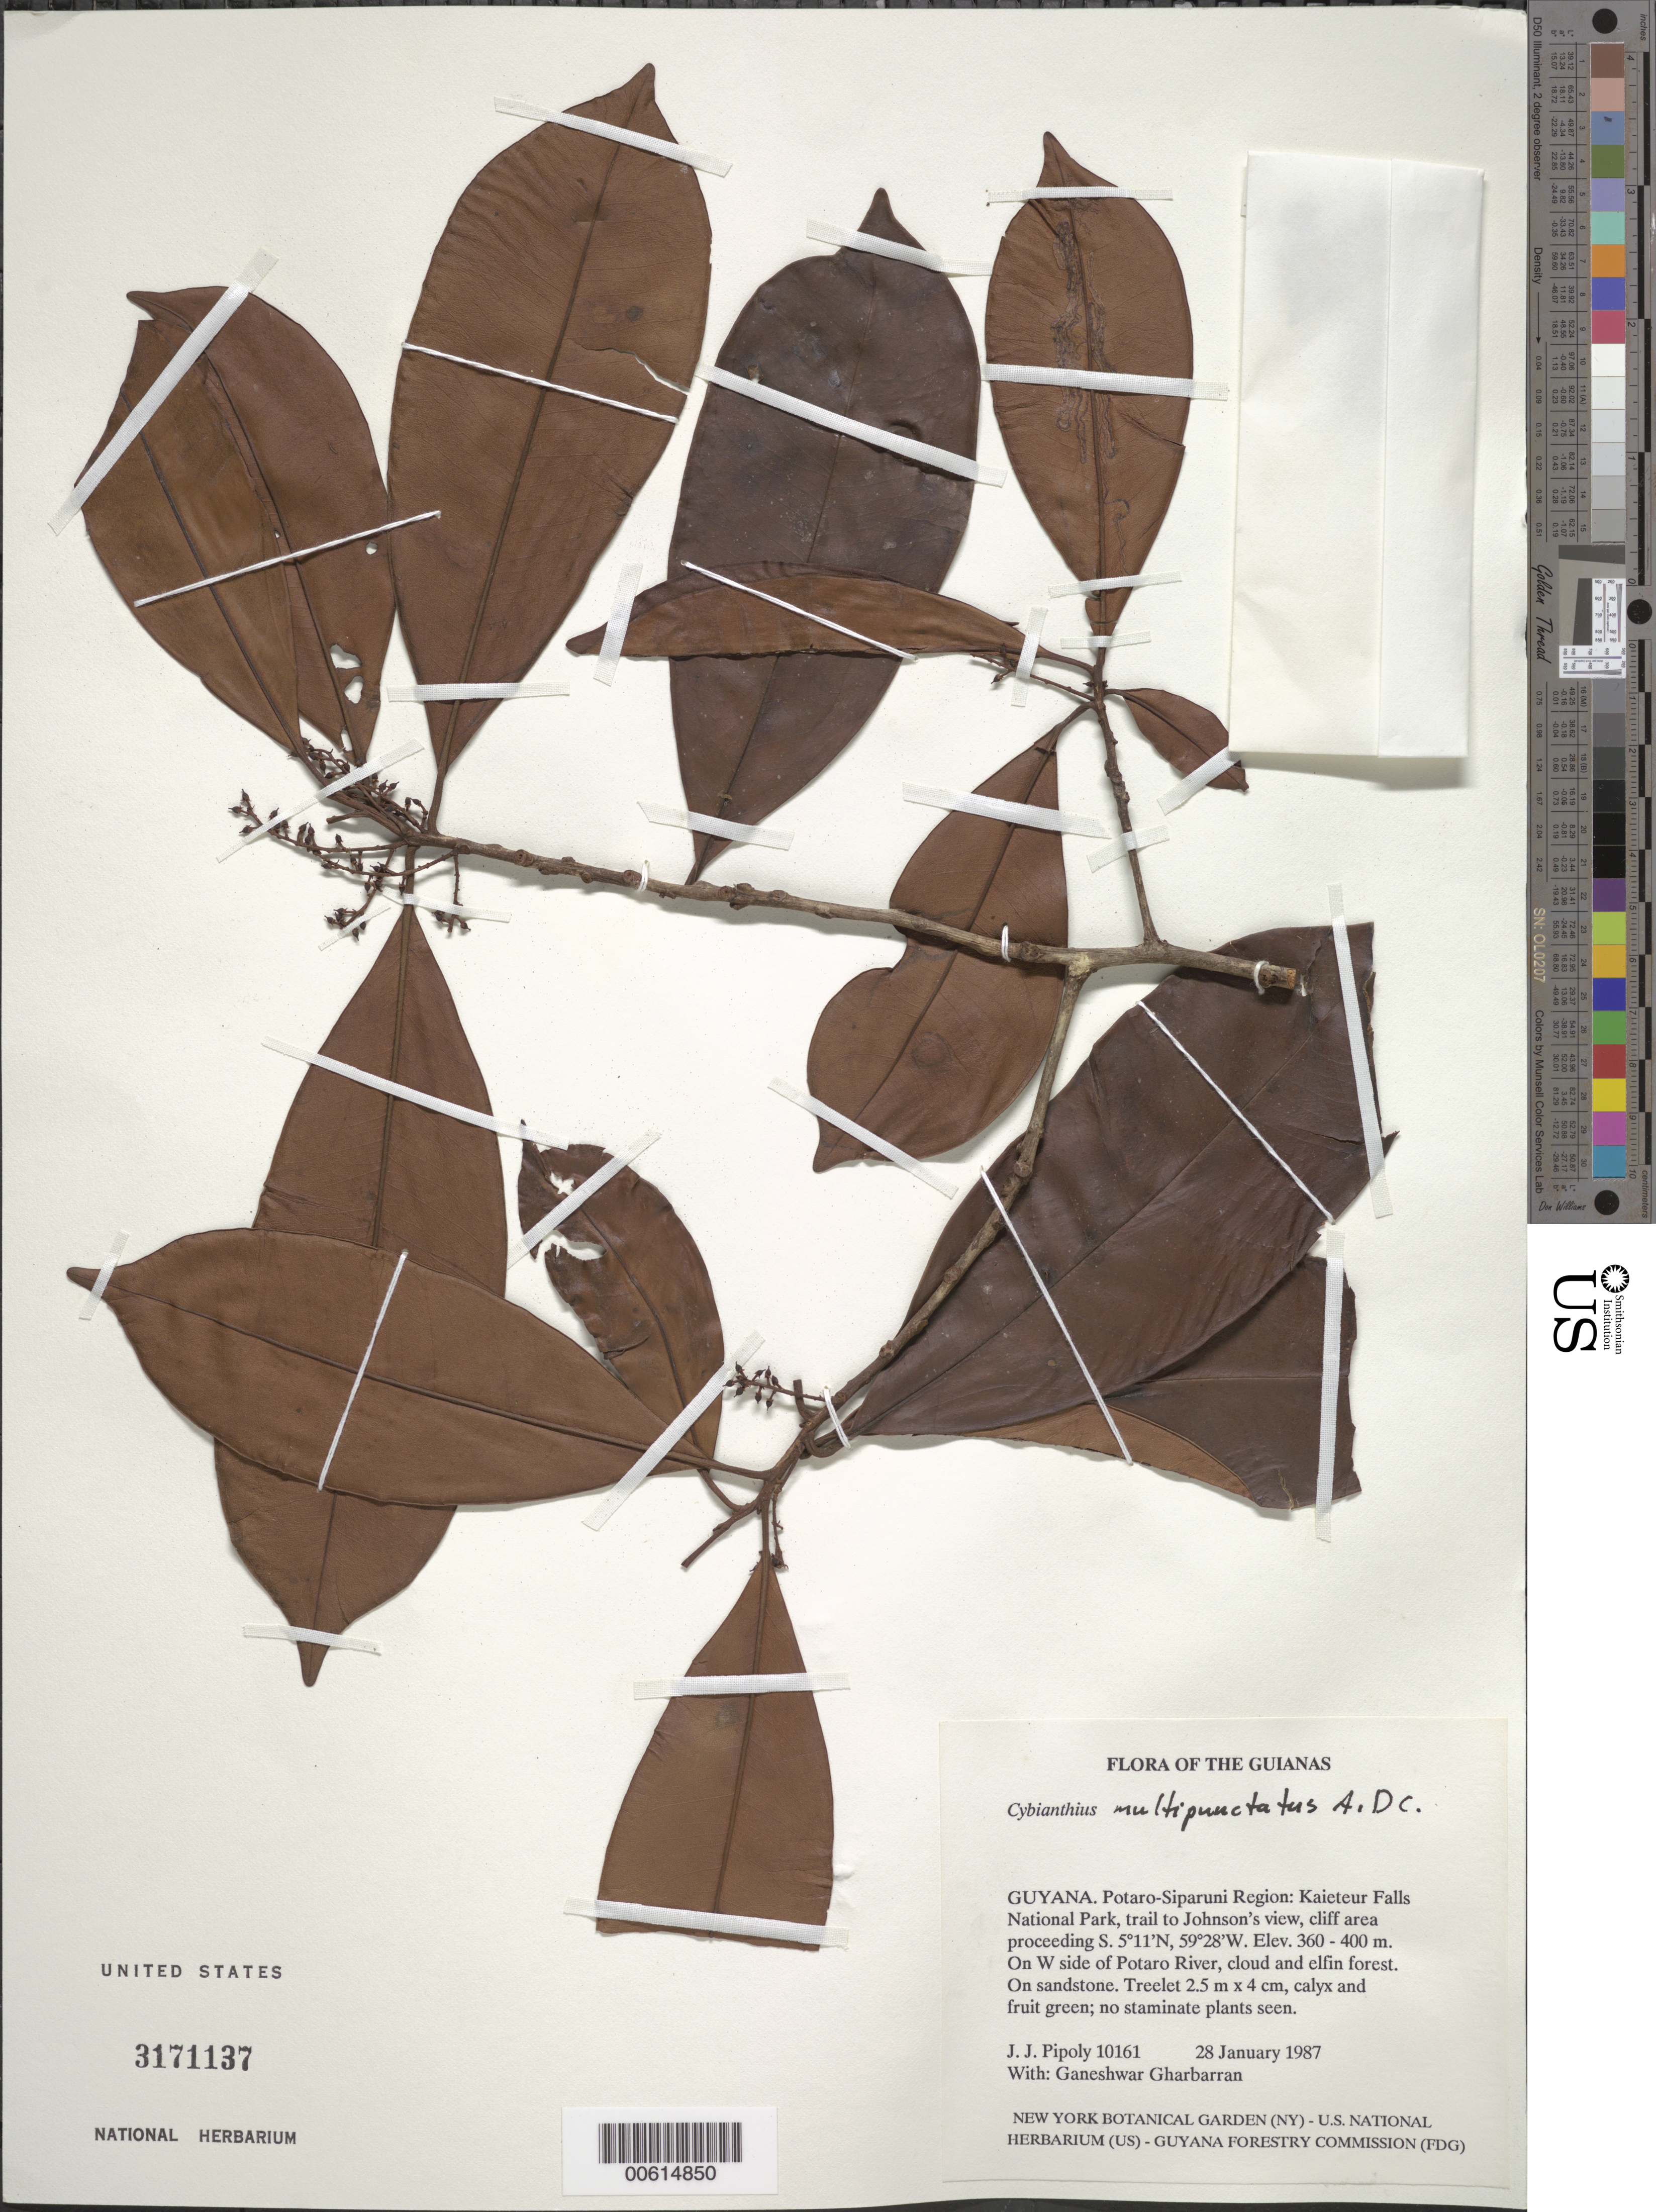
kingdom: Plantae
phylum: Tracheophyta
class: Magnoliopsida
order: Ericales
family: Primulaceae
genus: Cybianthus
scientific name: Cybianthus guyanensis subsp. multipunctatus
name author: (A. DC.) Pipoly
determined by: Pipoly, J. J., III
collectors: J. J. Pipoly & G. Gharbarran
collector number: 10161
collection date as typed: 28 January 1987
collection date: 1987-01-28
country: Guyana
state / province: Potaro-Siparuni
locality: Kaieteur Falls National Park, trail to Johnson's view, cliff area proceeding S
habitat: On W side of Potaro River, cloud and elfin forest. On sandstone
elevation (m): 360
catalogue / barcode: US 3171137